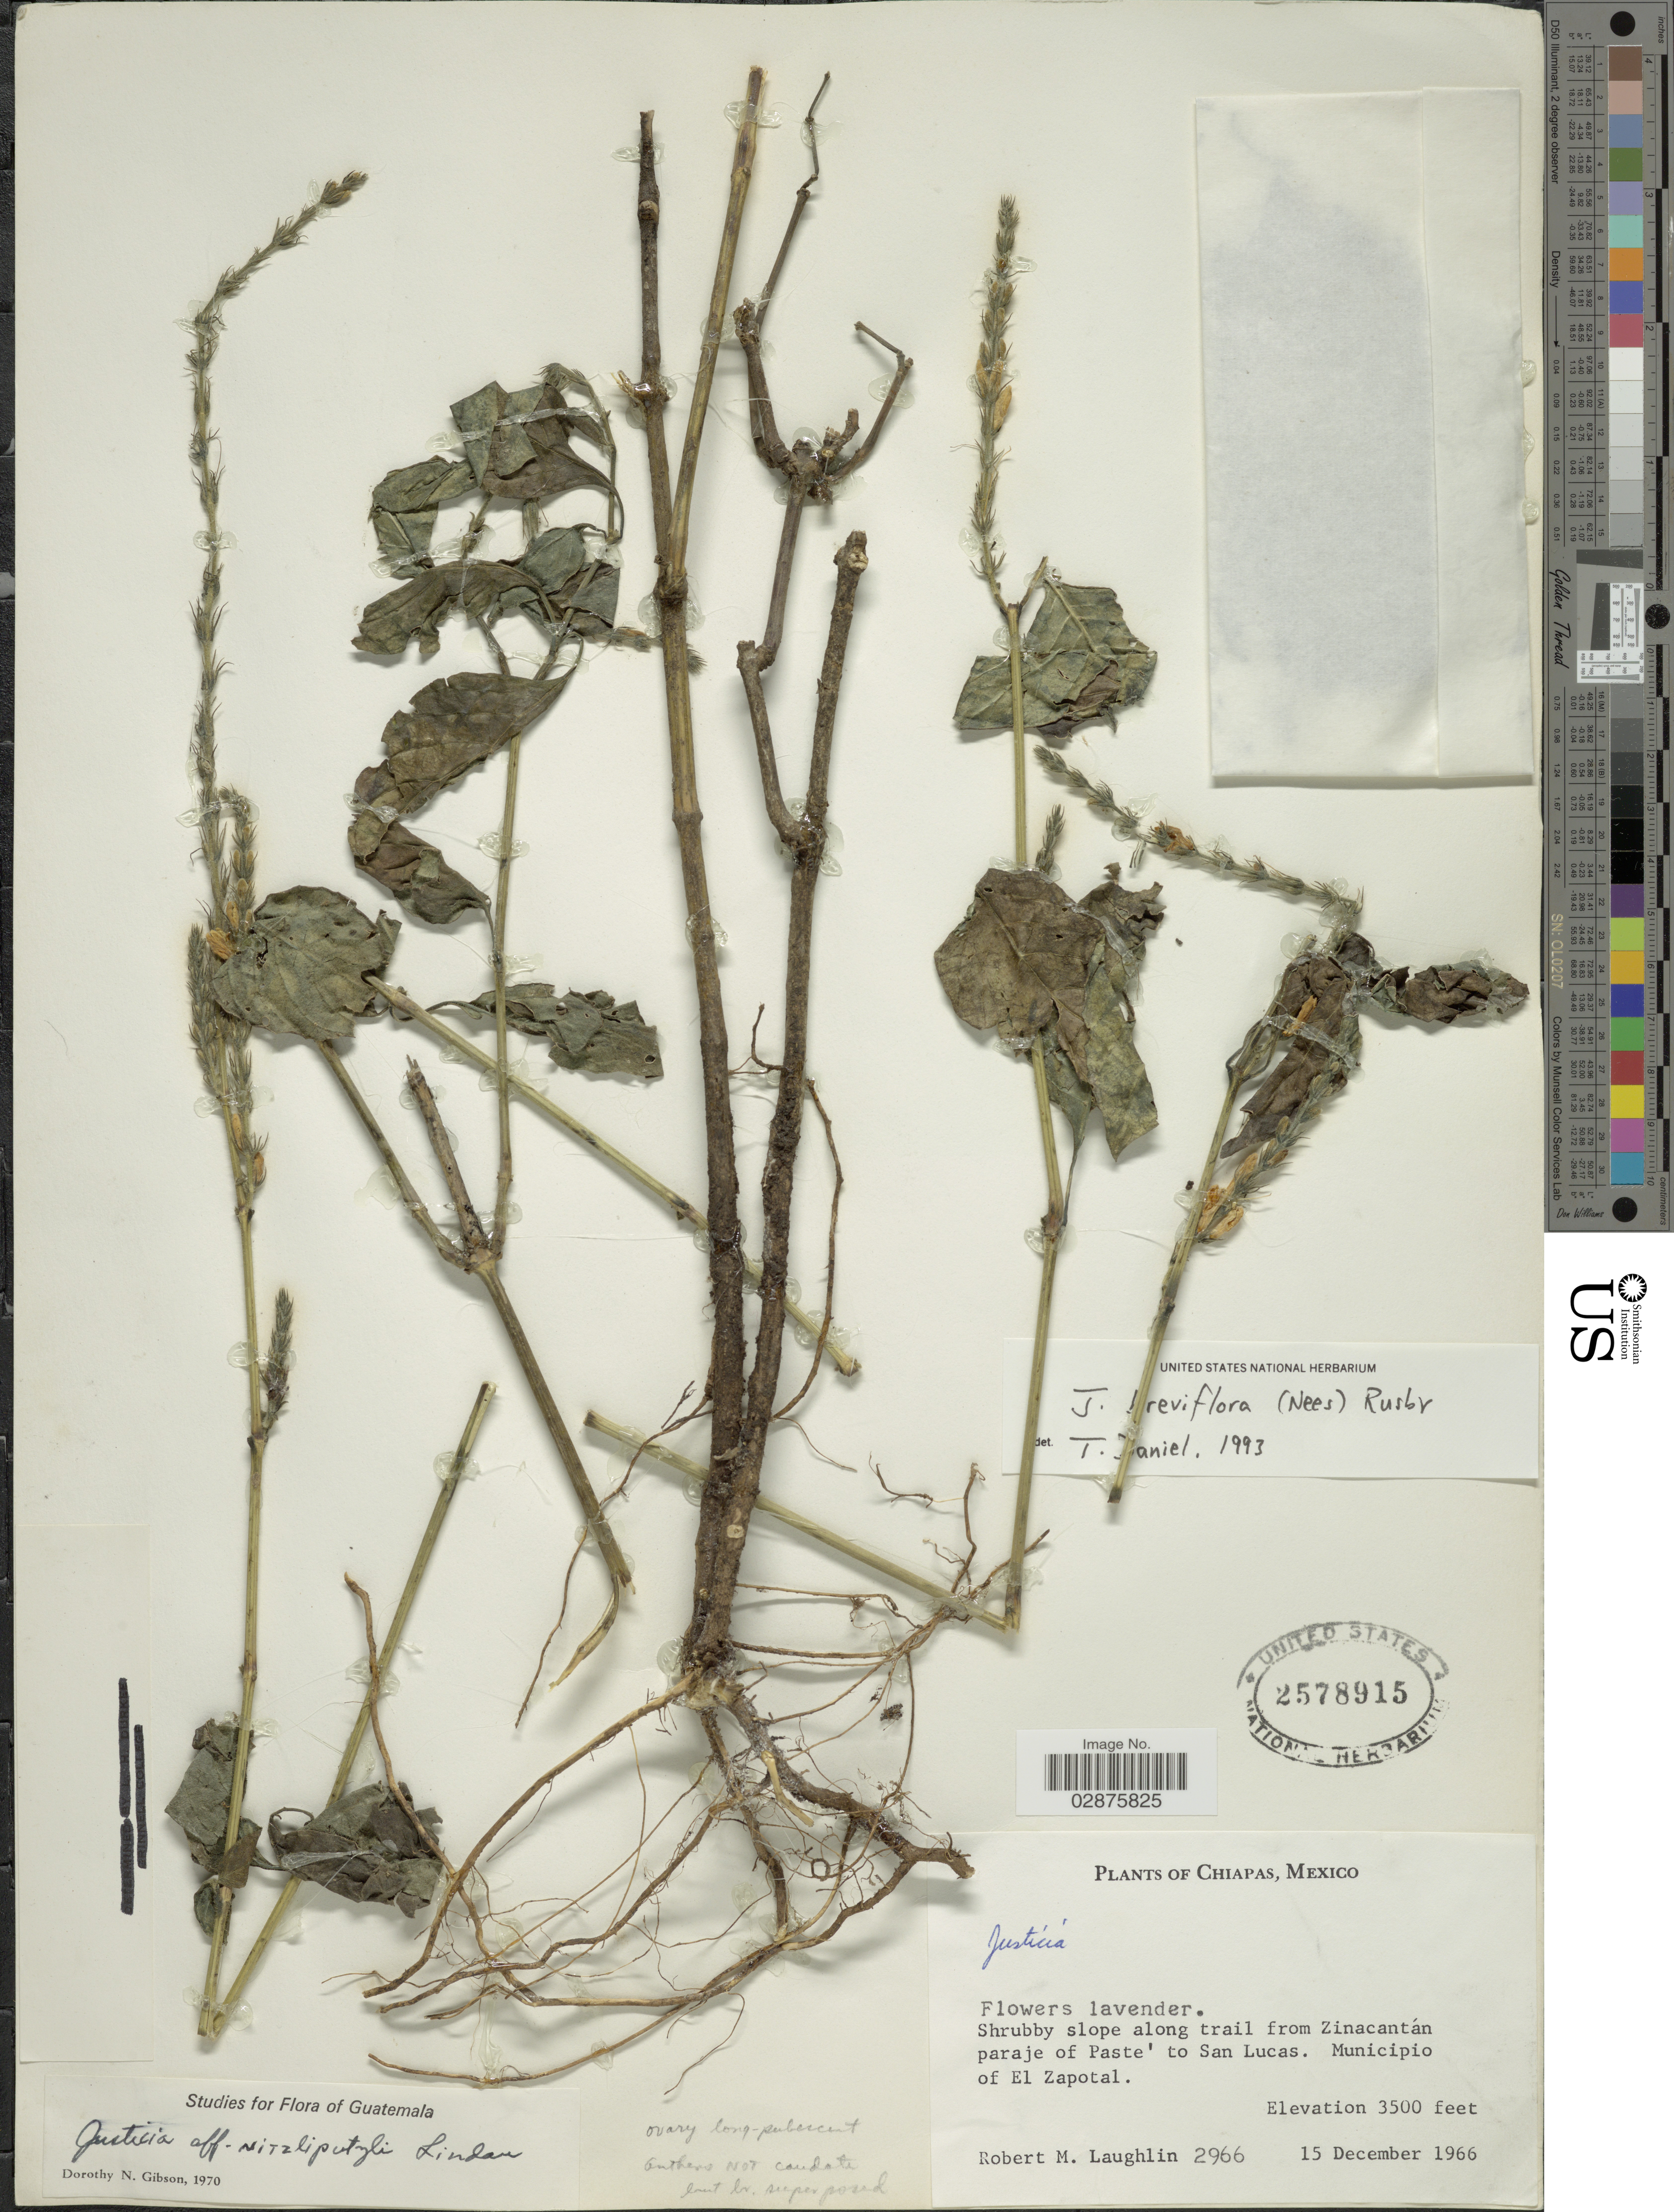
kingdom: Plantae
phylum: Tracheophyta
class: Magnoliopsida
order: Lamiales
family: Acanthaceae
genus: Justicia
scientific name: Justicia breviflora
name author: (Nees) Rusby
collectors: R. M. Laughlin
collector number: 2966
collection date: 1966-12-15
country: Mexico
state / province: Chiapas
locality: Shrubby slope along trail from Zinacantán paraje of Paste' to San Lucas. Municipio of El Zapotal.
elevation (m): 1067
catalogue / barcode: US 2578915